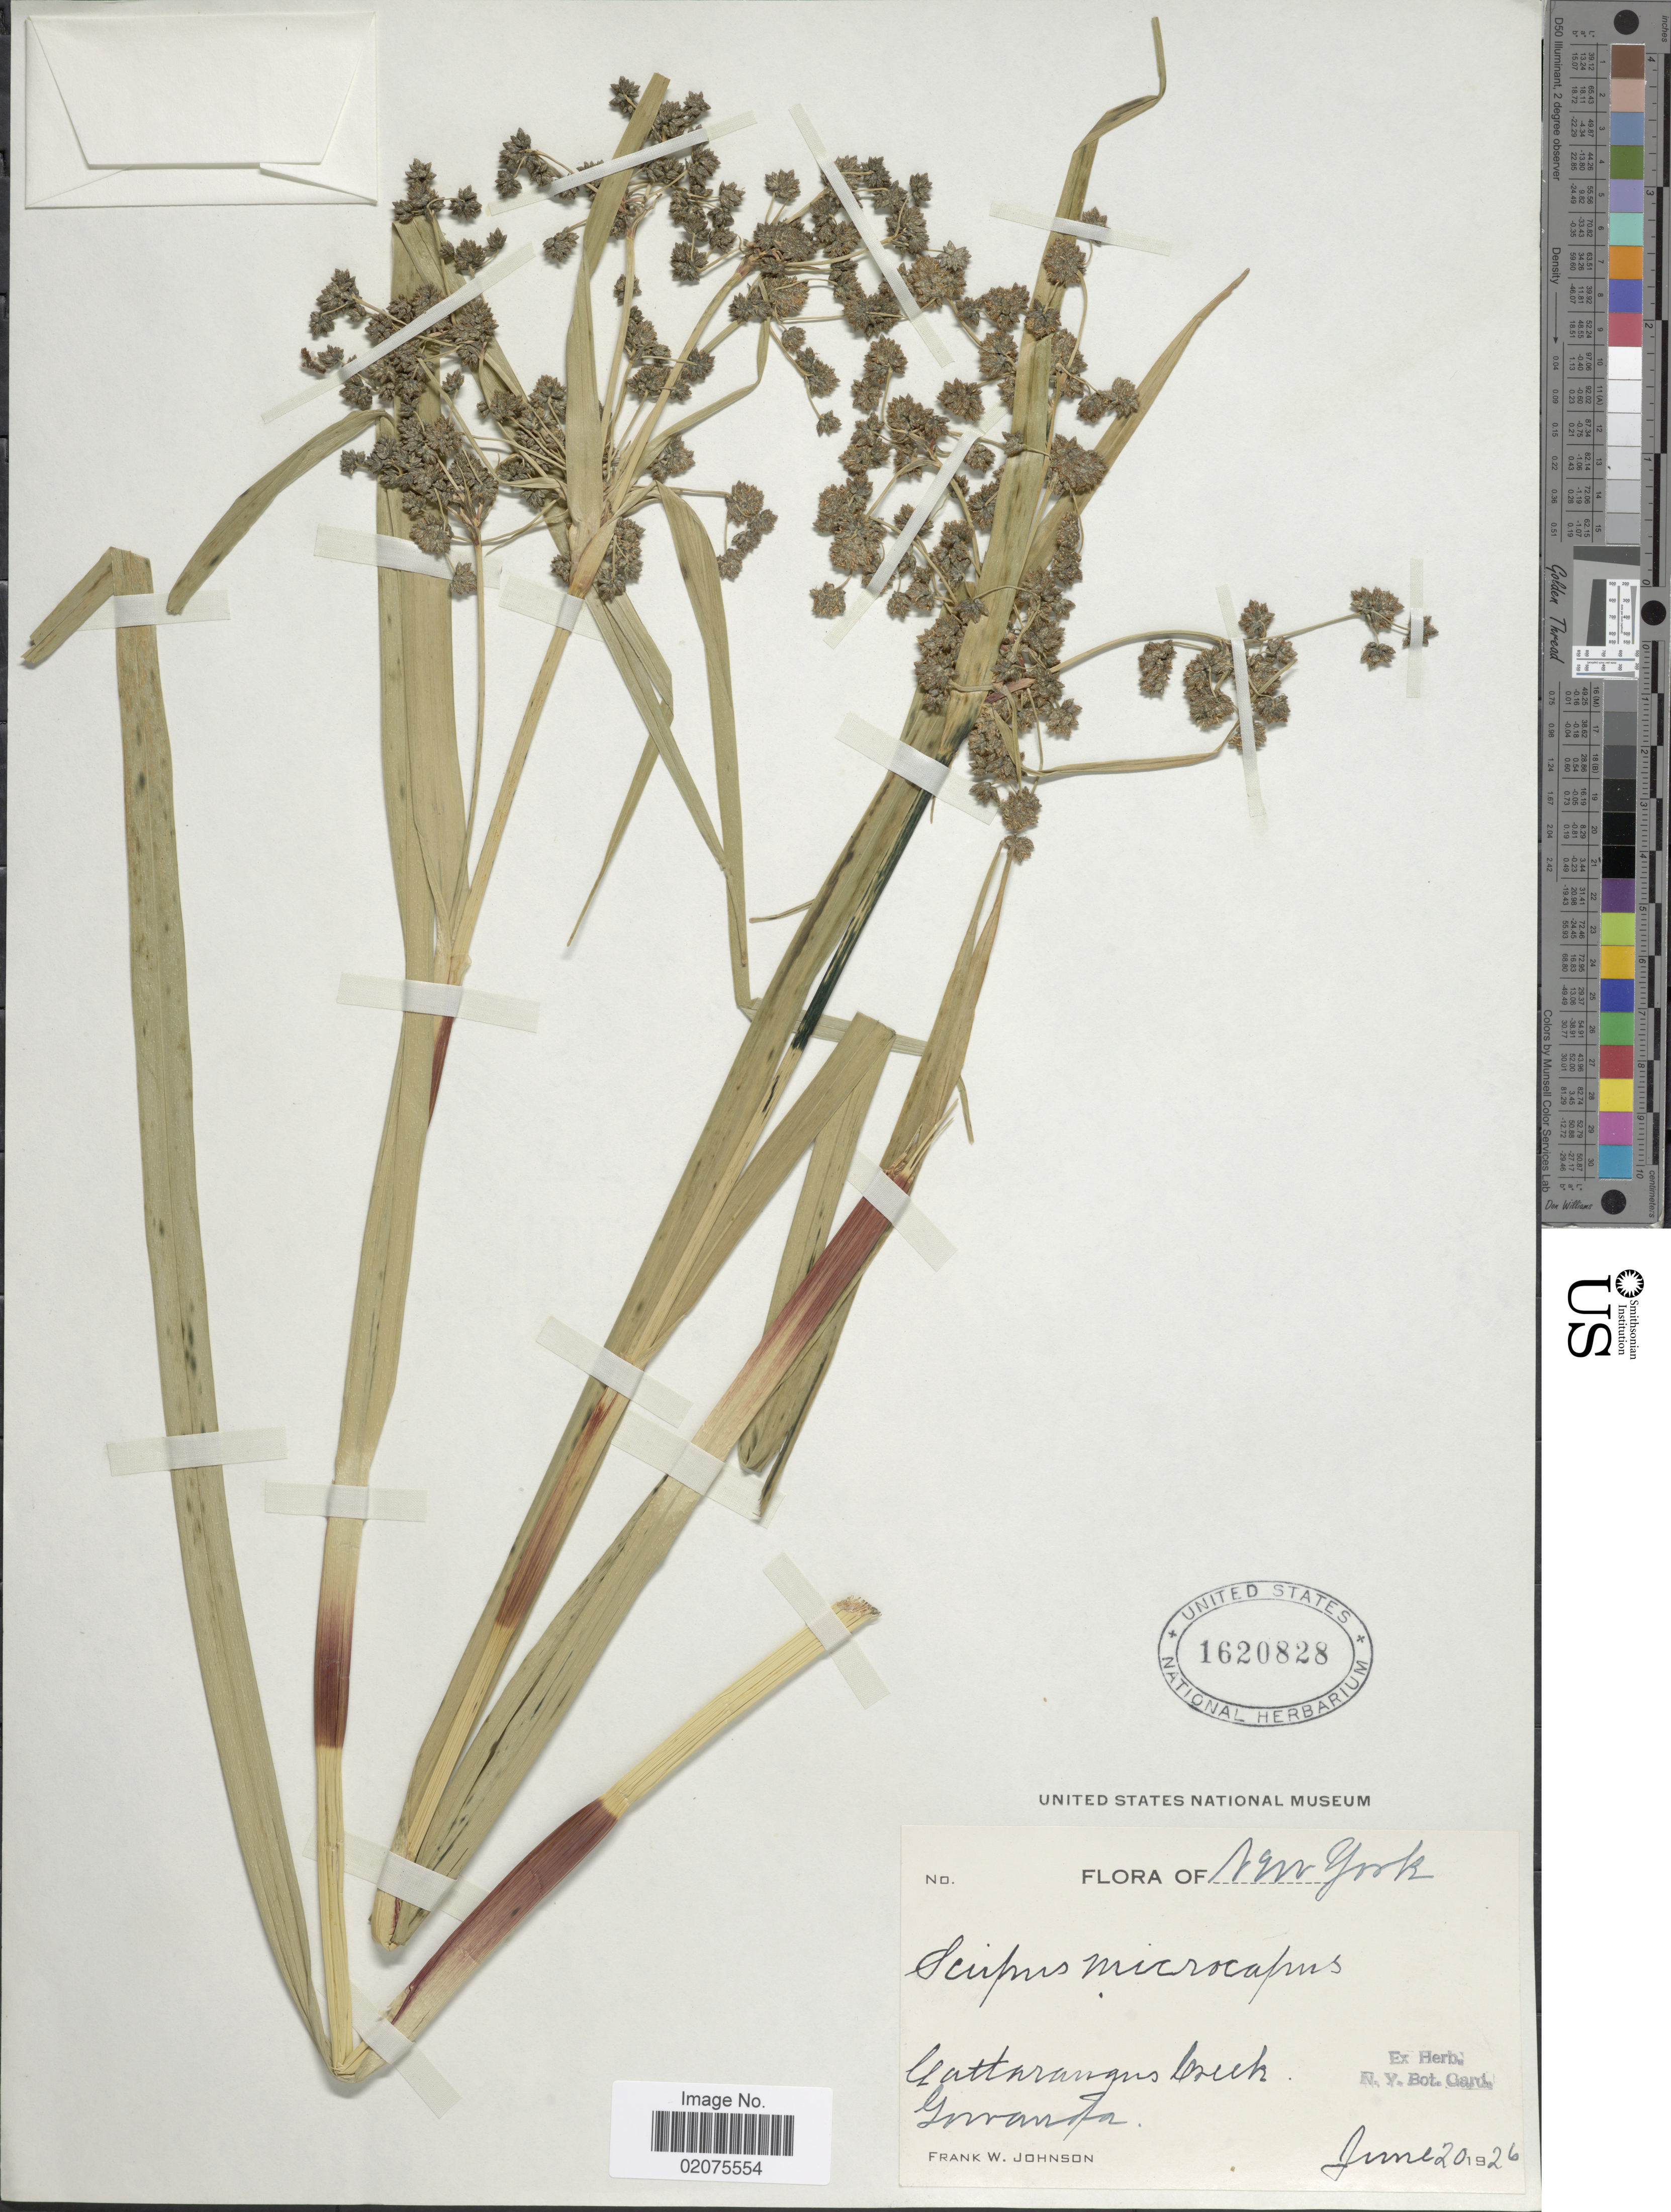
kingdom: Plantae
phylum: Tracheophyta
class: Liliopsida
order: Poales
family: Cyperaceae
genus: Scirpus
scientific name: Scirpus microcarpus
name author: J. Presl & C. Presl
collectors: F. W. Johnson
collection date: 1926-06-20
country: United States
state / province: New York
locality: Cattaraugus Creek.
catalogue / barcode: US 1620828